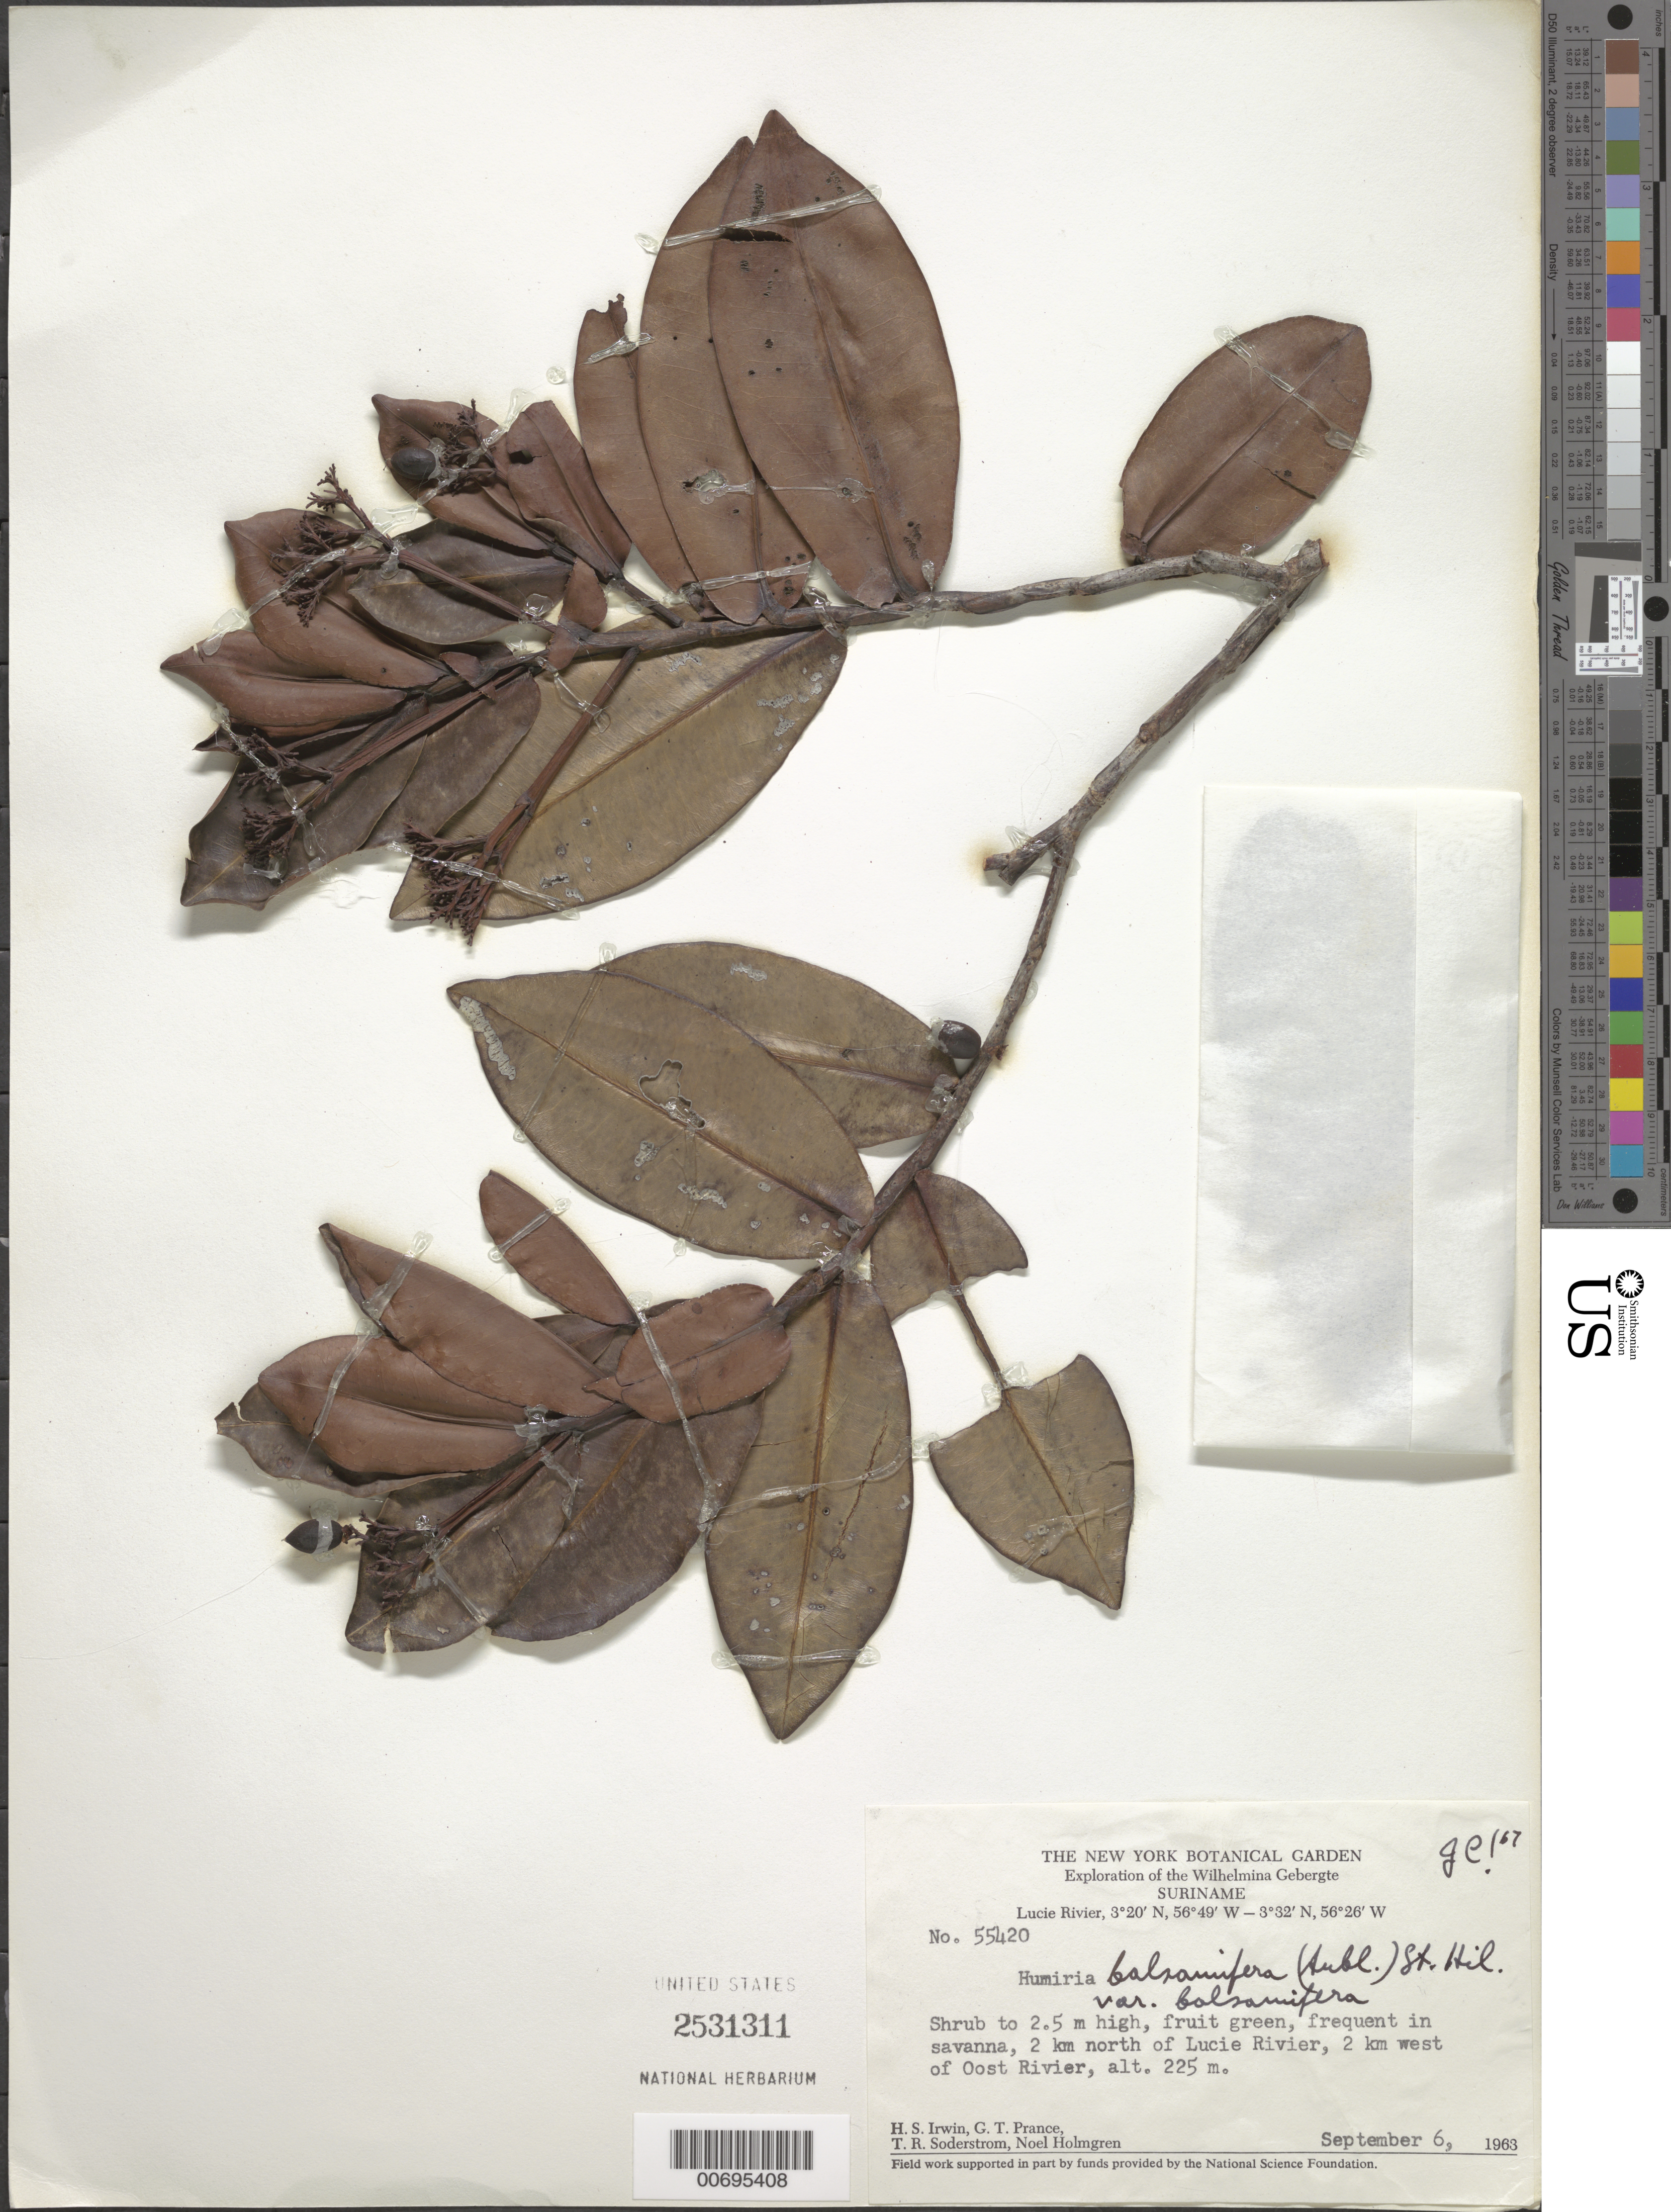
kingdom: Plantae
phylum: Tracheophyta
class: Magnoliopsida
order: Malpighiales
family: Humiriaceae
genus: Humiria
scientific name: Humiria balsamifera var. balsamifera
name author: Aubl.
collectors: H. Irwin, G. T. Prance, T. R. Soderstrom & N. H. Holmgren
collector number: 55420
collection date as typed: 6-Sep-63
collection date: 1963-09-06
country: Suriname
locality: Lucie R., 2 km W of Oost R.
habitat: Savanna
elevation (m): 225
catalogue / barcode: US 2531311